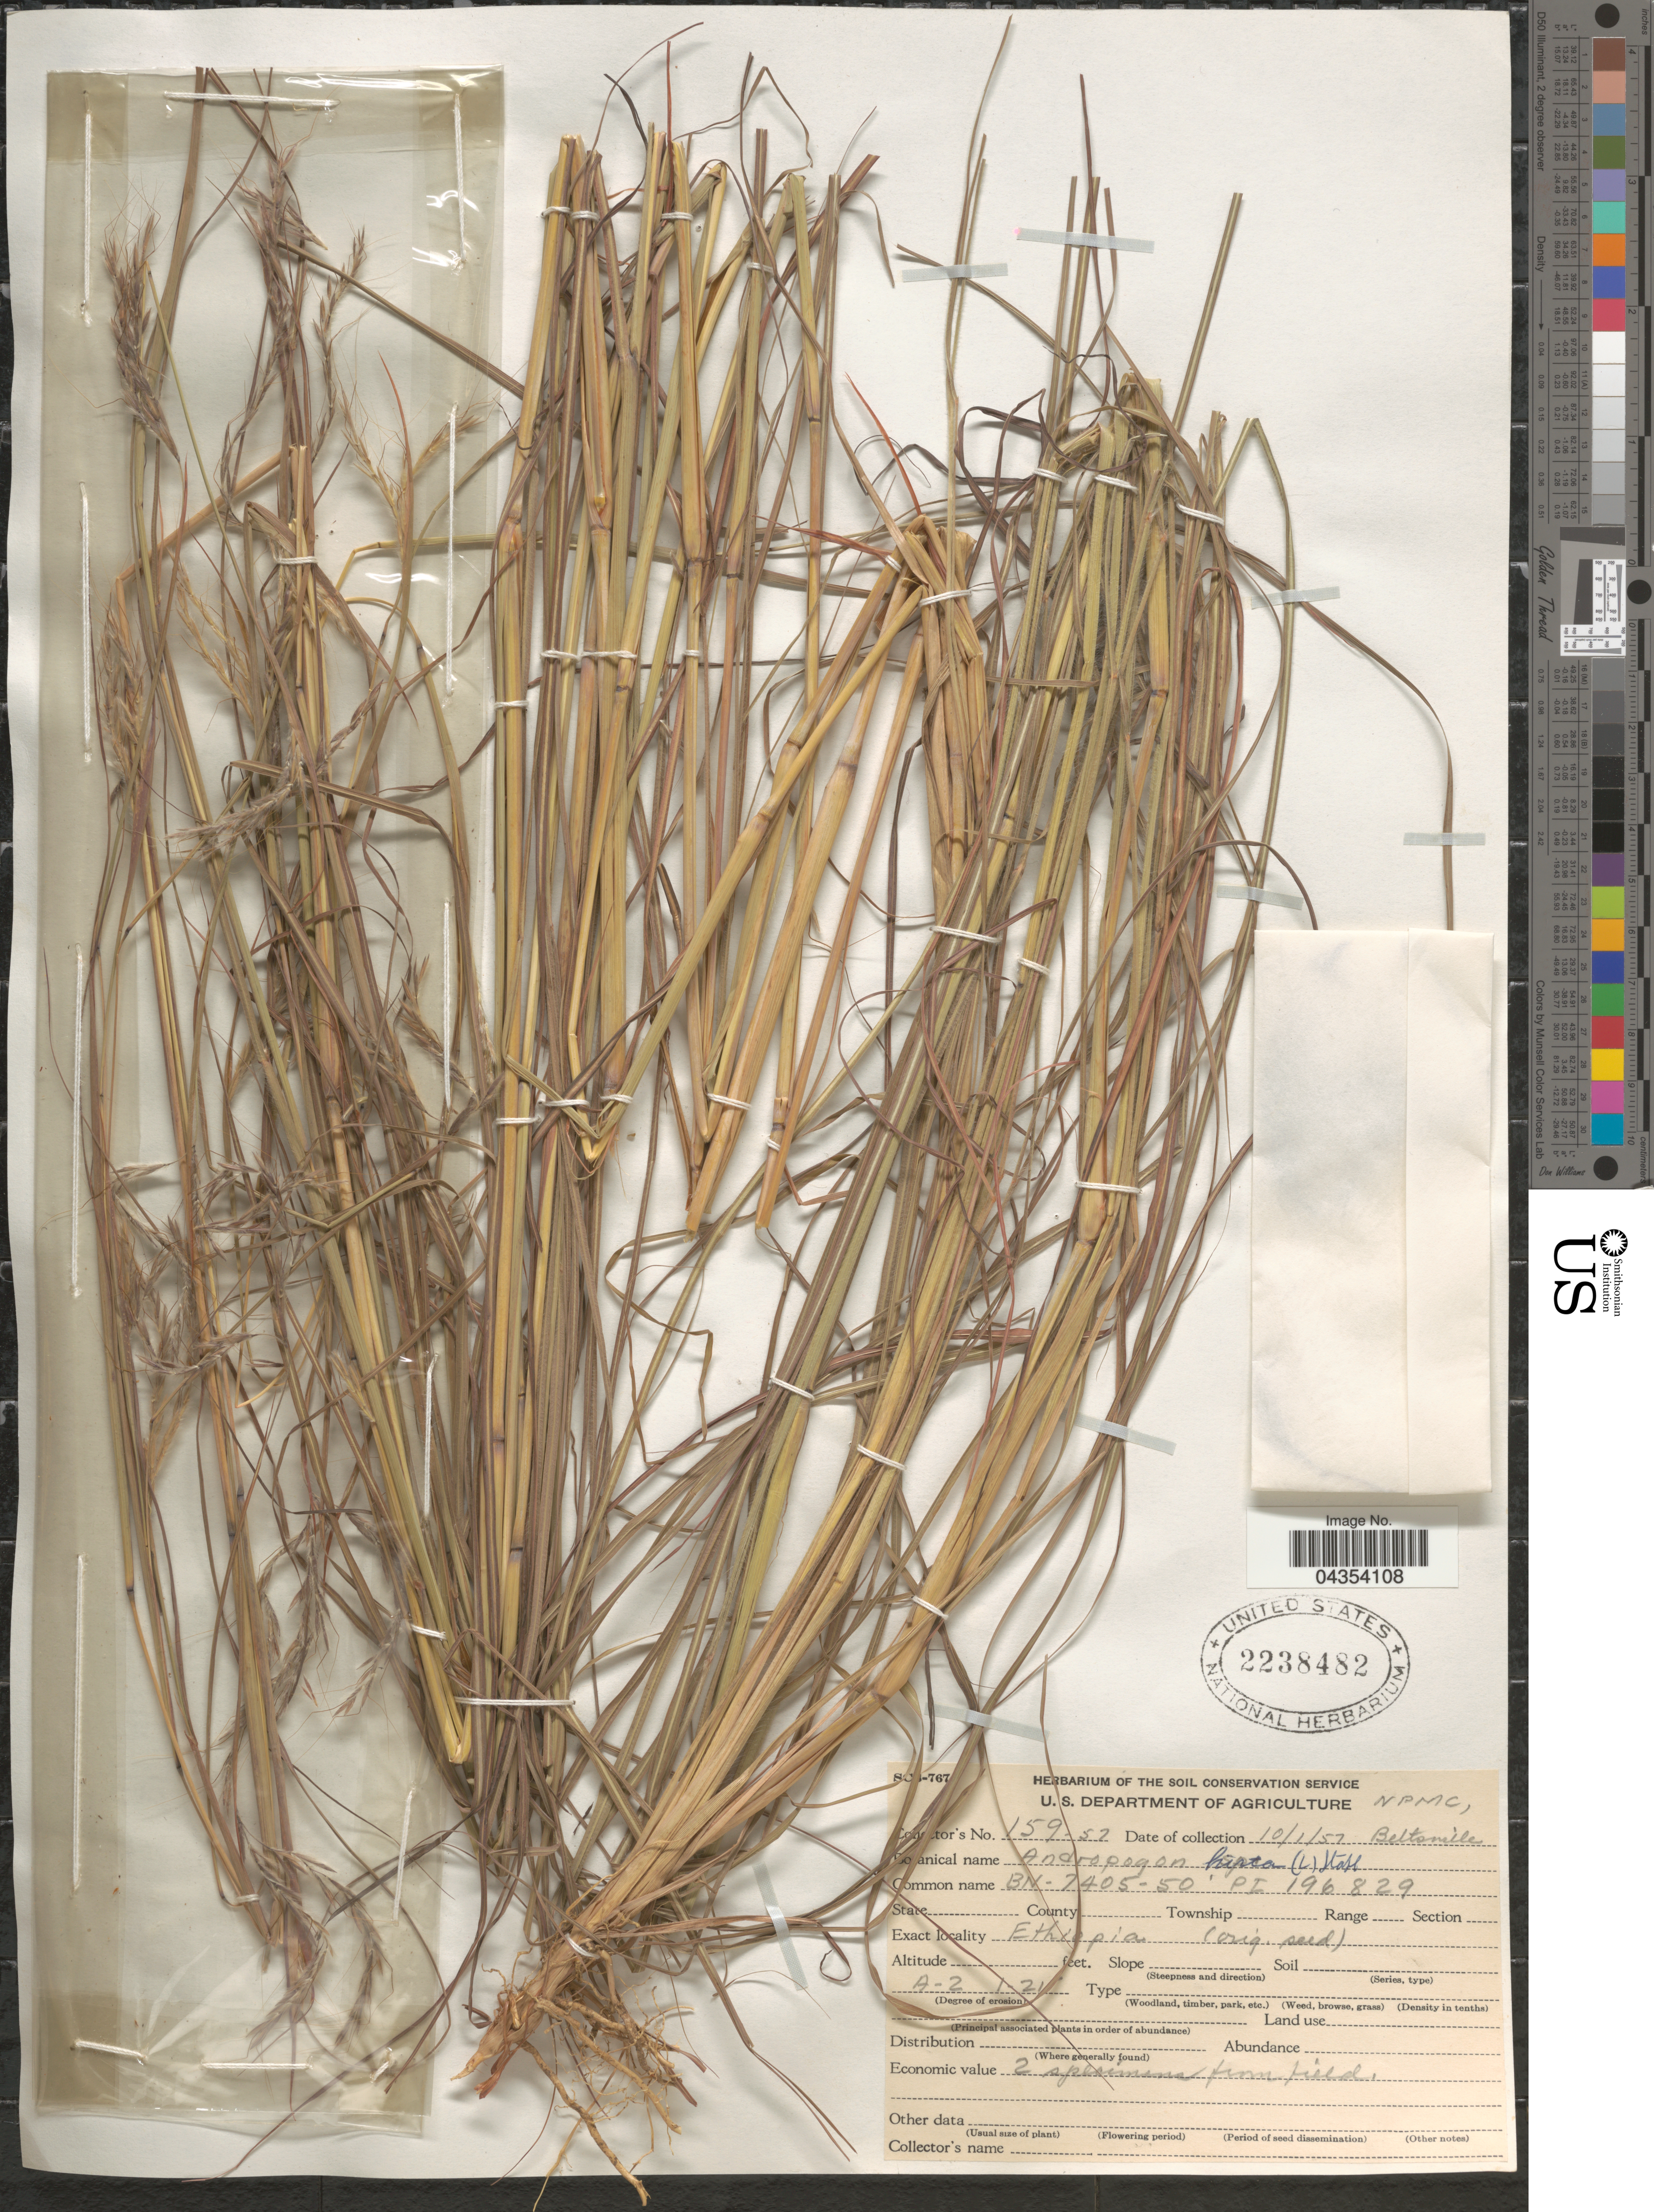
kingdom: Plantae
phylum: Tracheophyta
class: Liliopsida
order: Poales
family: Poaceae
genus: Hyparrhenia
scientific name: Hyparrhenia hirta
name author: (L.) Stapf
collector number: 159-57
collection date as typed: Transcribed d/m/y: 10/1/57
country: United States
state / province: Maryland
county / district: Prince George's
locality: Beltsville.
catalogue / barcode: US 2238482